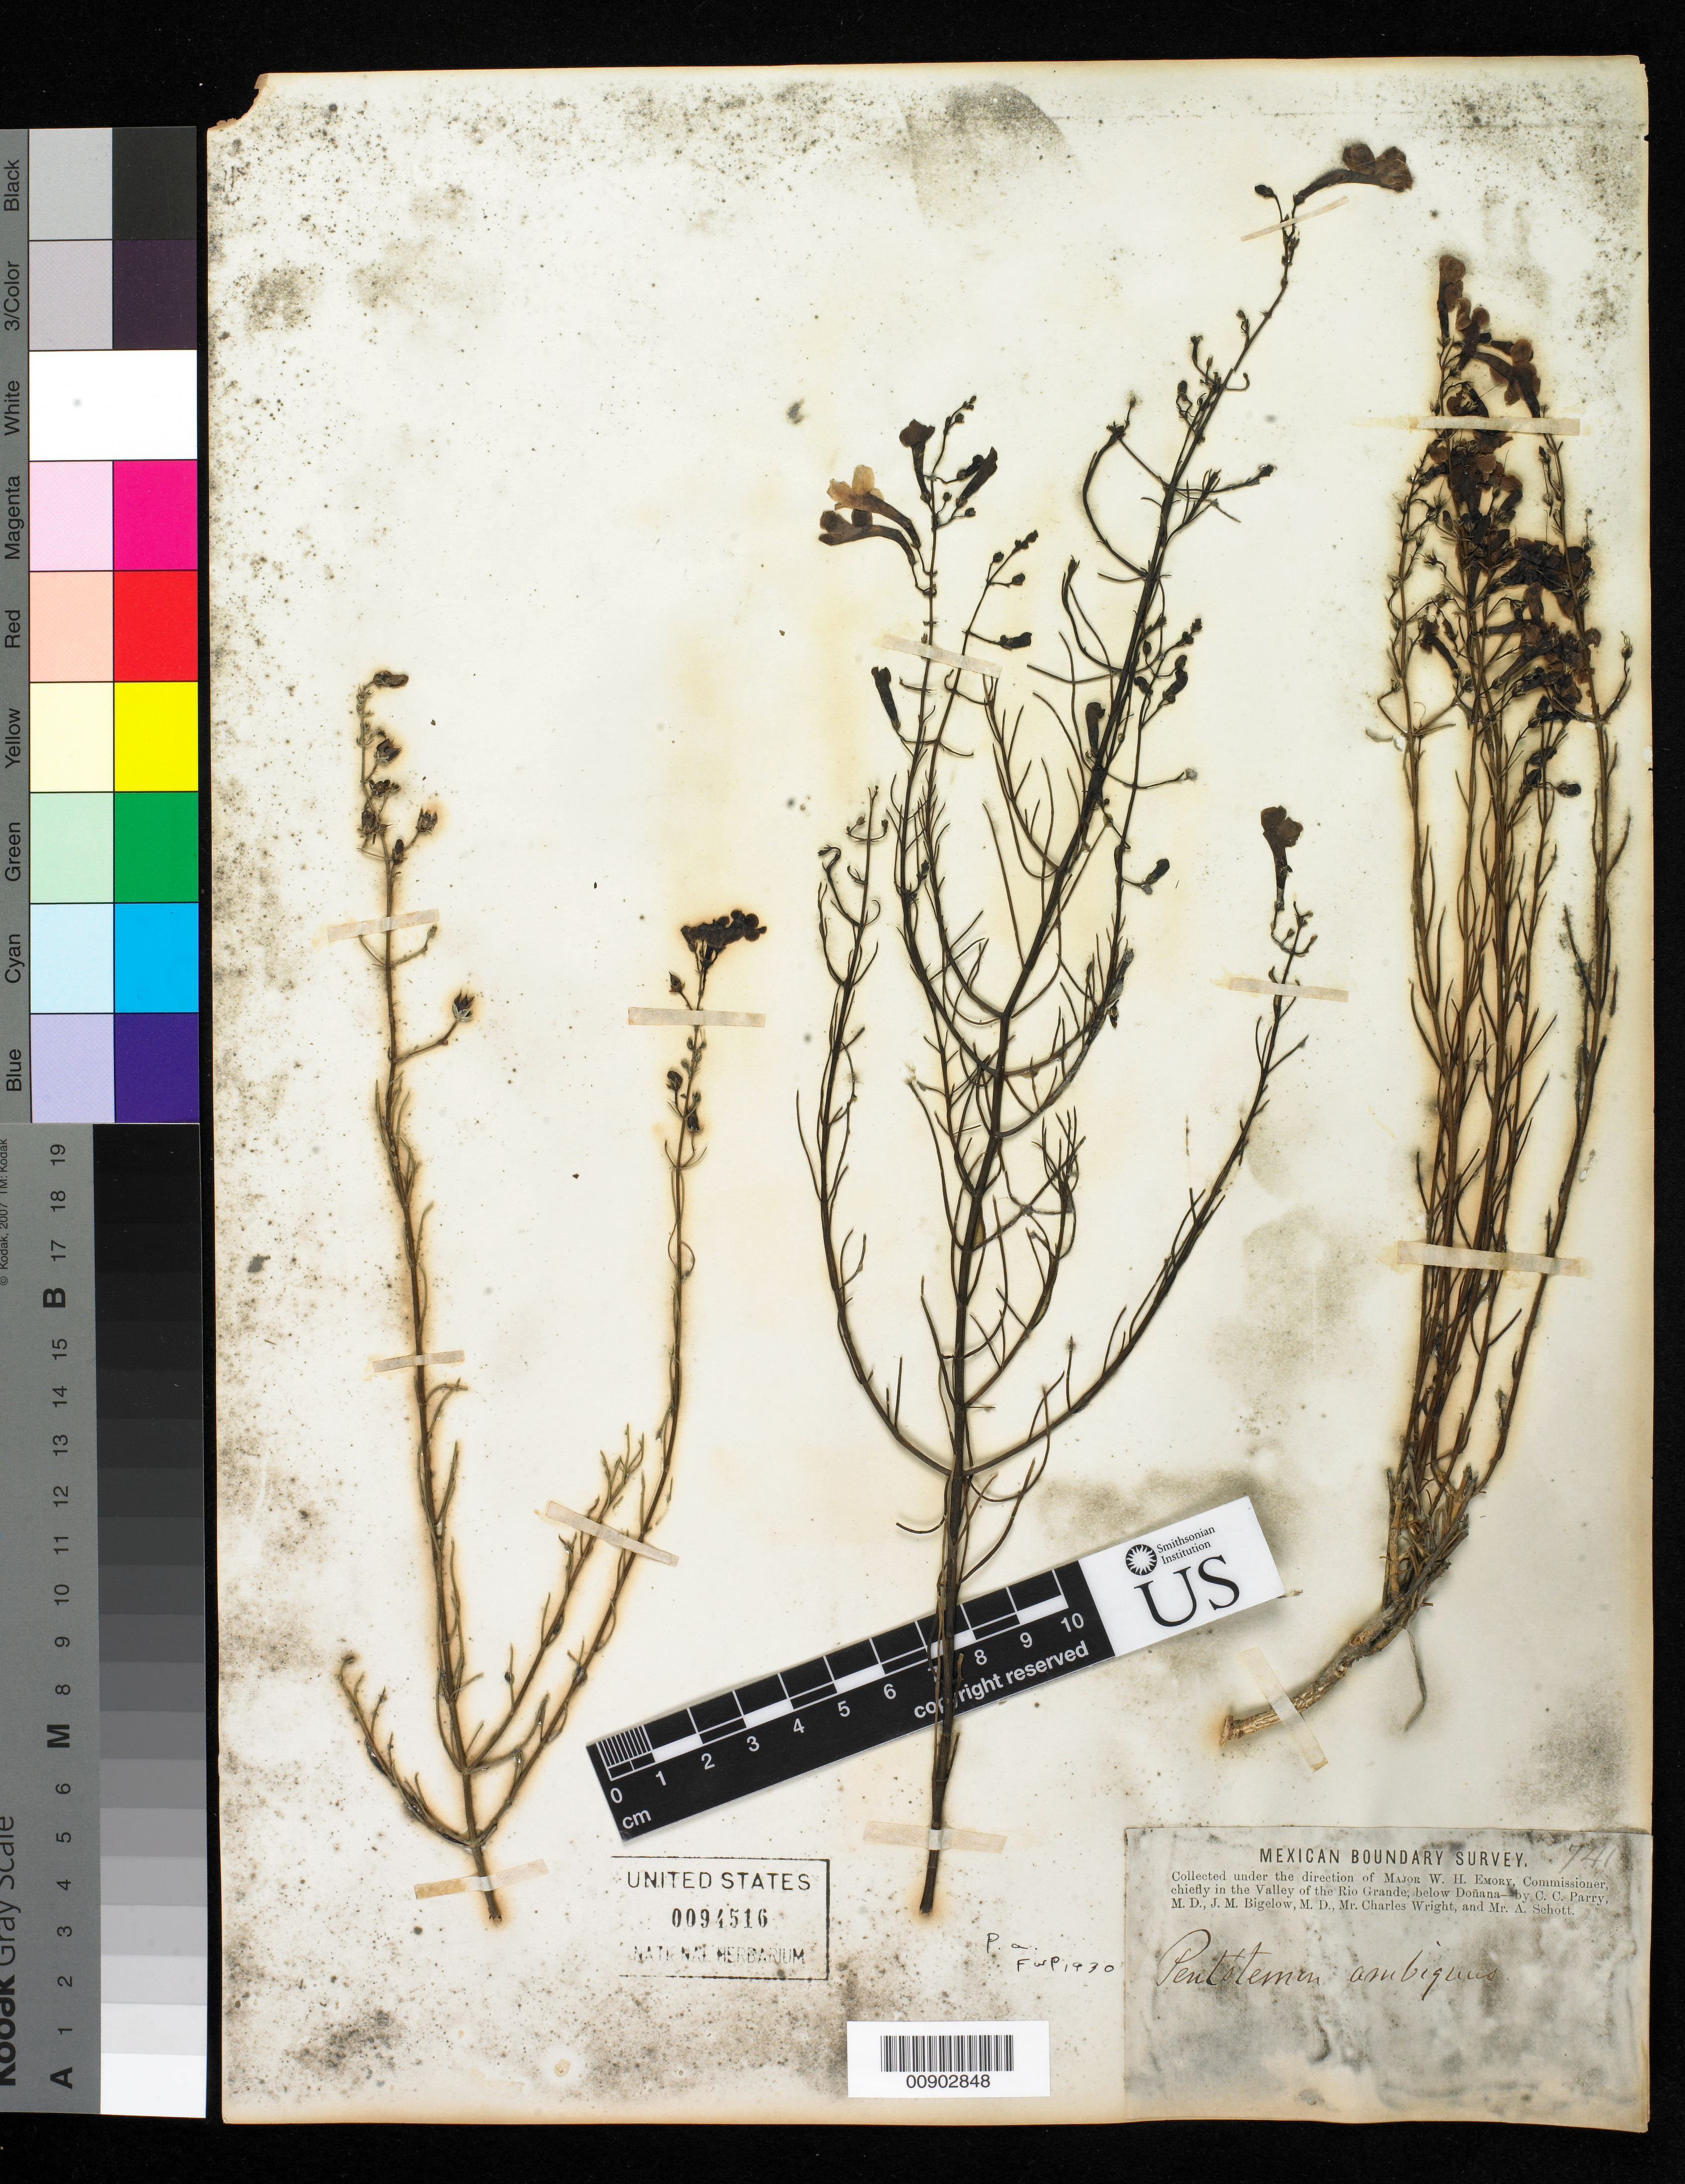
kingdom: Plantae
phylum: Tracheophyta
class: Magnoliopsida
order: Lamiales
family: Plantaginaceae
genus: Penstemon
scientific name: Penstemon ambiguus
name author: Torr.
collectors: C. C. Parry, J. M. Bigelow, C. Wright & A. C. V. Schott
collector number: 741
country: United States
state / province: New Mexico / Texas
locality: Valley of the Rio Grande, below Doñana.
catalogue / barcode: US 94516